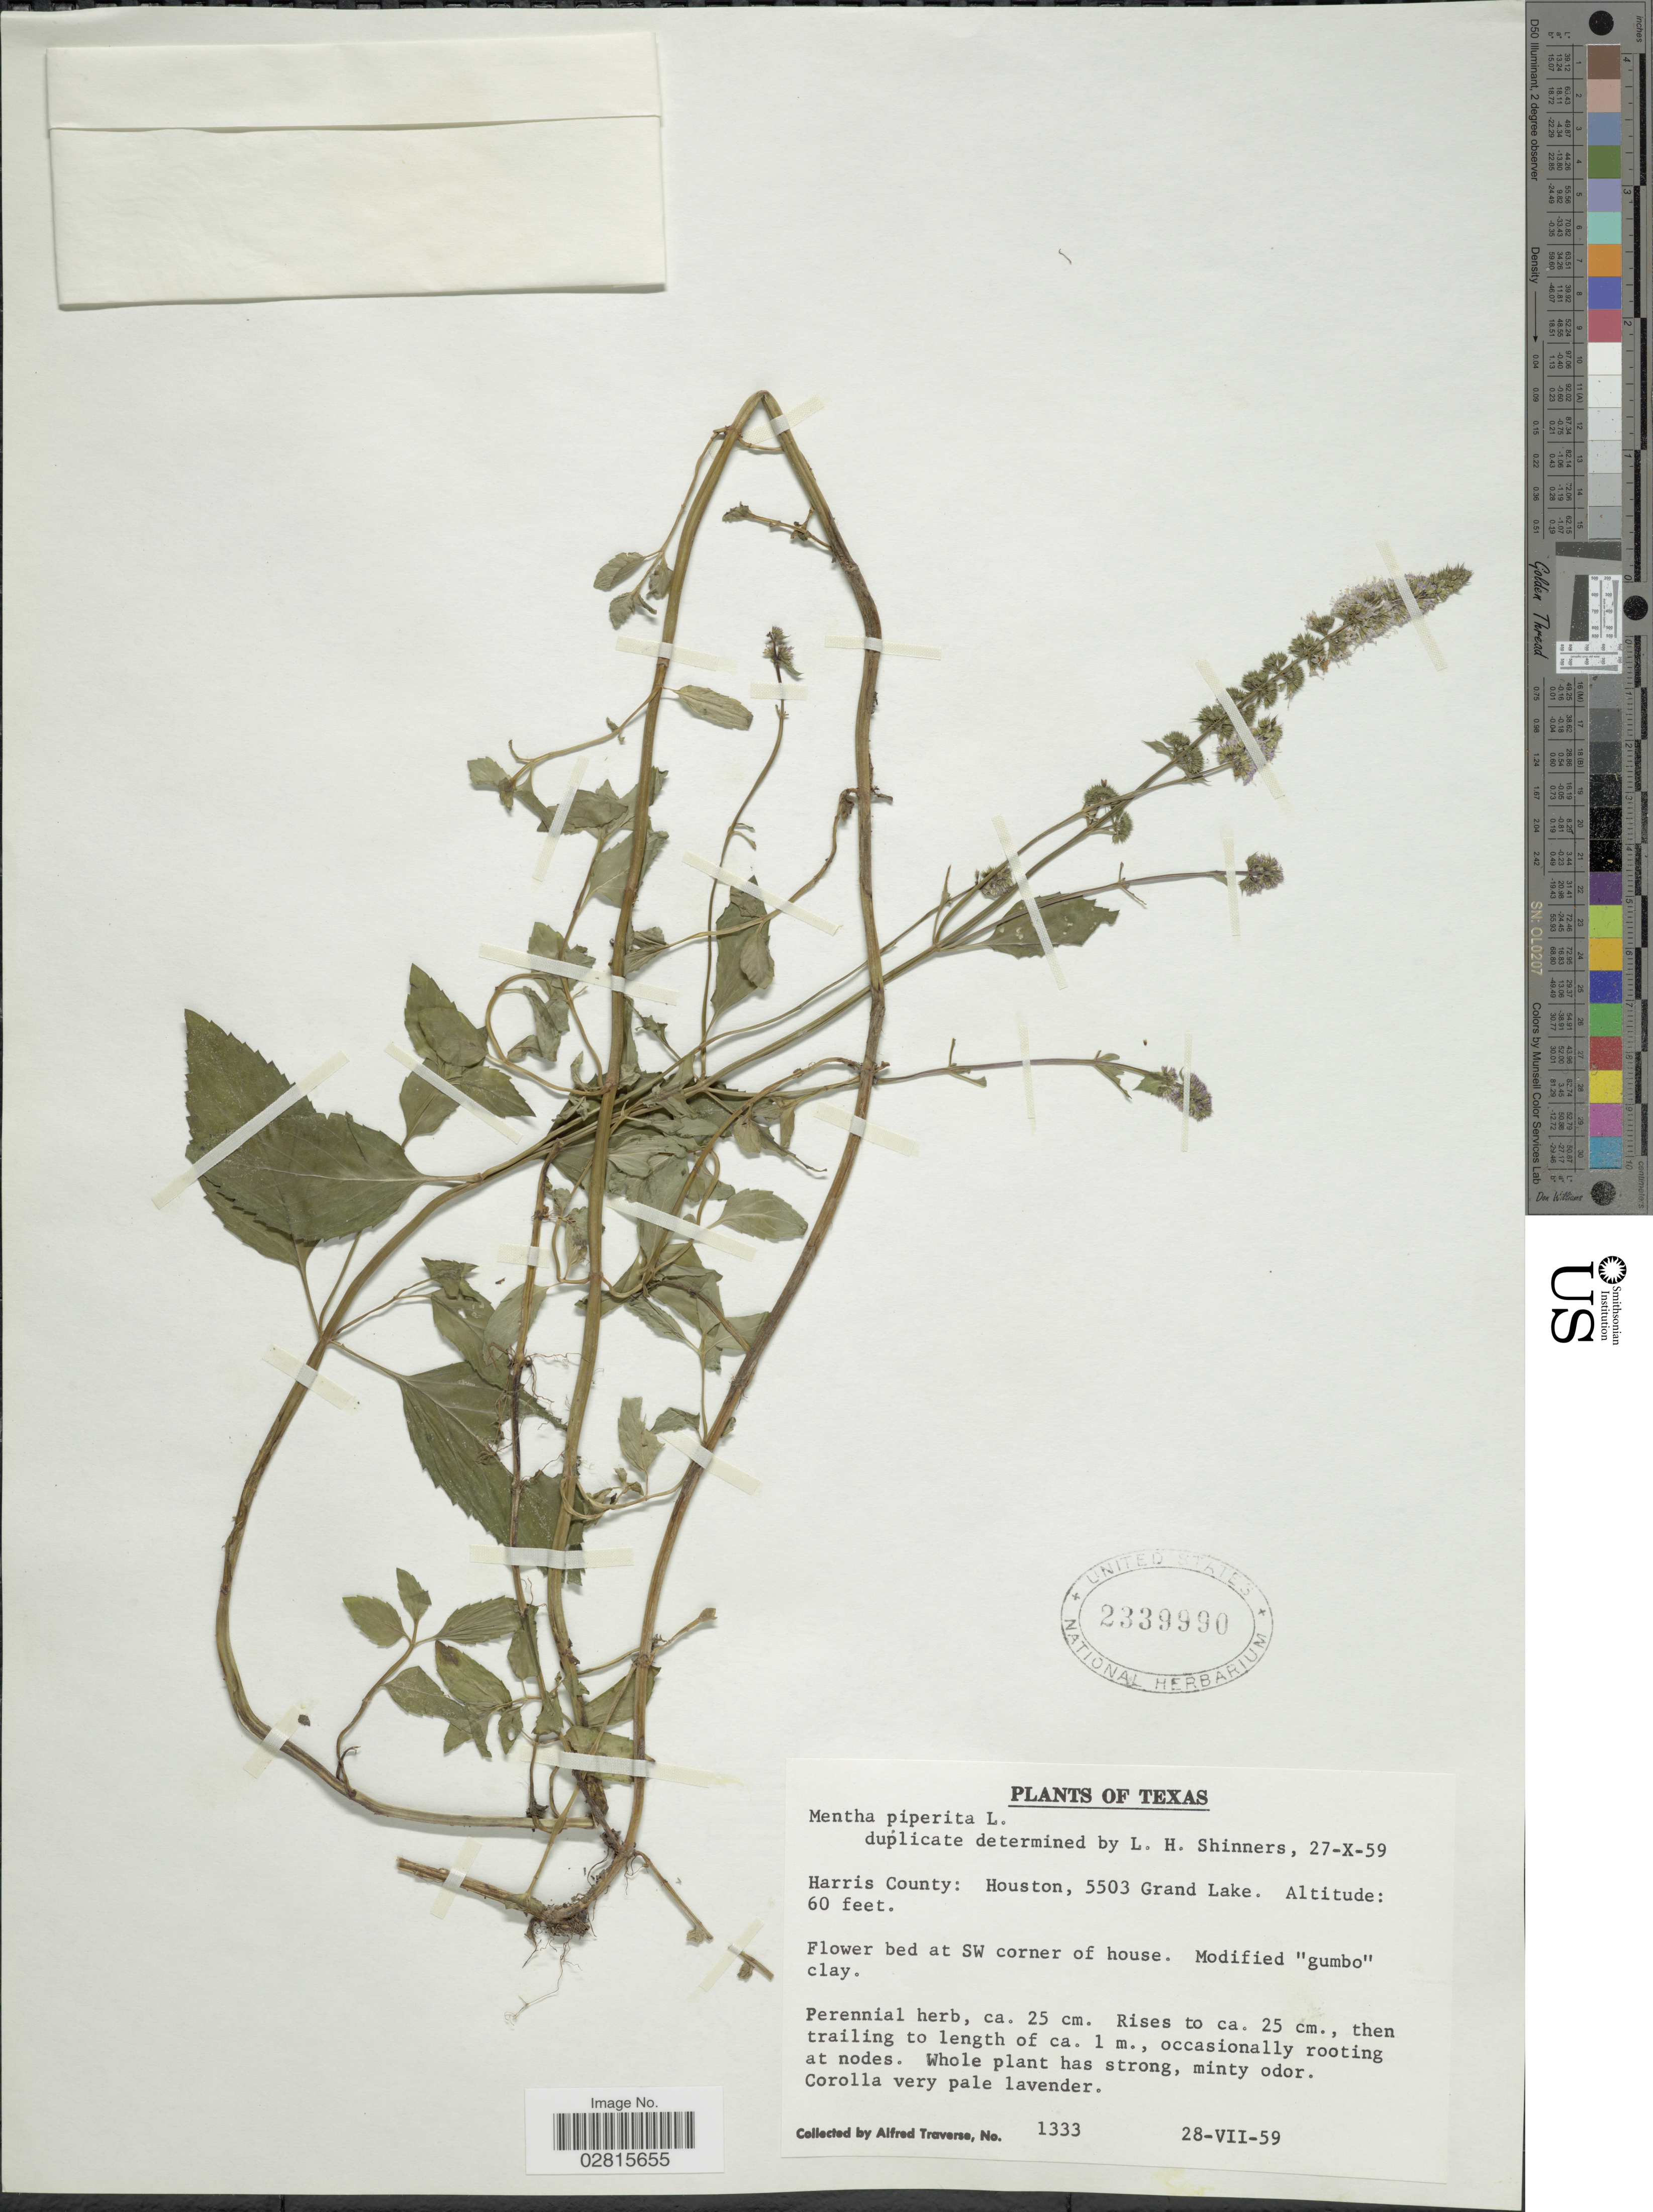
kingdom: Plantae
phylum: Tracheophyta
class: Magnoliopsida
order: Lamiales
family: Lamiaceae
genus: Mentha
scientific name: Mentha x piperita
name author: L.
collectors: A. Traverse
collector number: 1333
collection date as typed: Transcribed d/m/y: 28/7/59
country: United States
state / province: Texas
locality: Harris County: Houston, 5503 Grand Lake, SW corner of house.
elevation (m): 18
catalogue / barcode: US 2339990